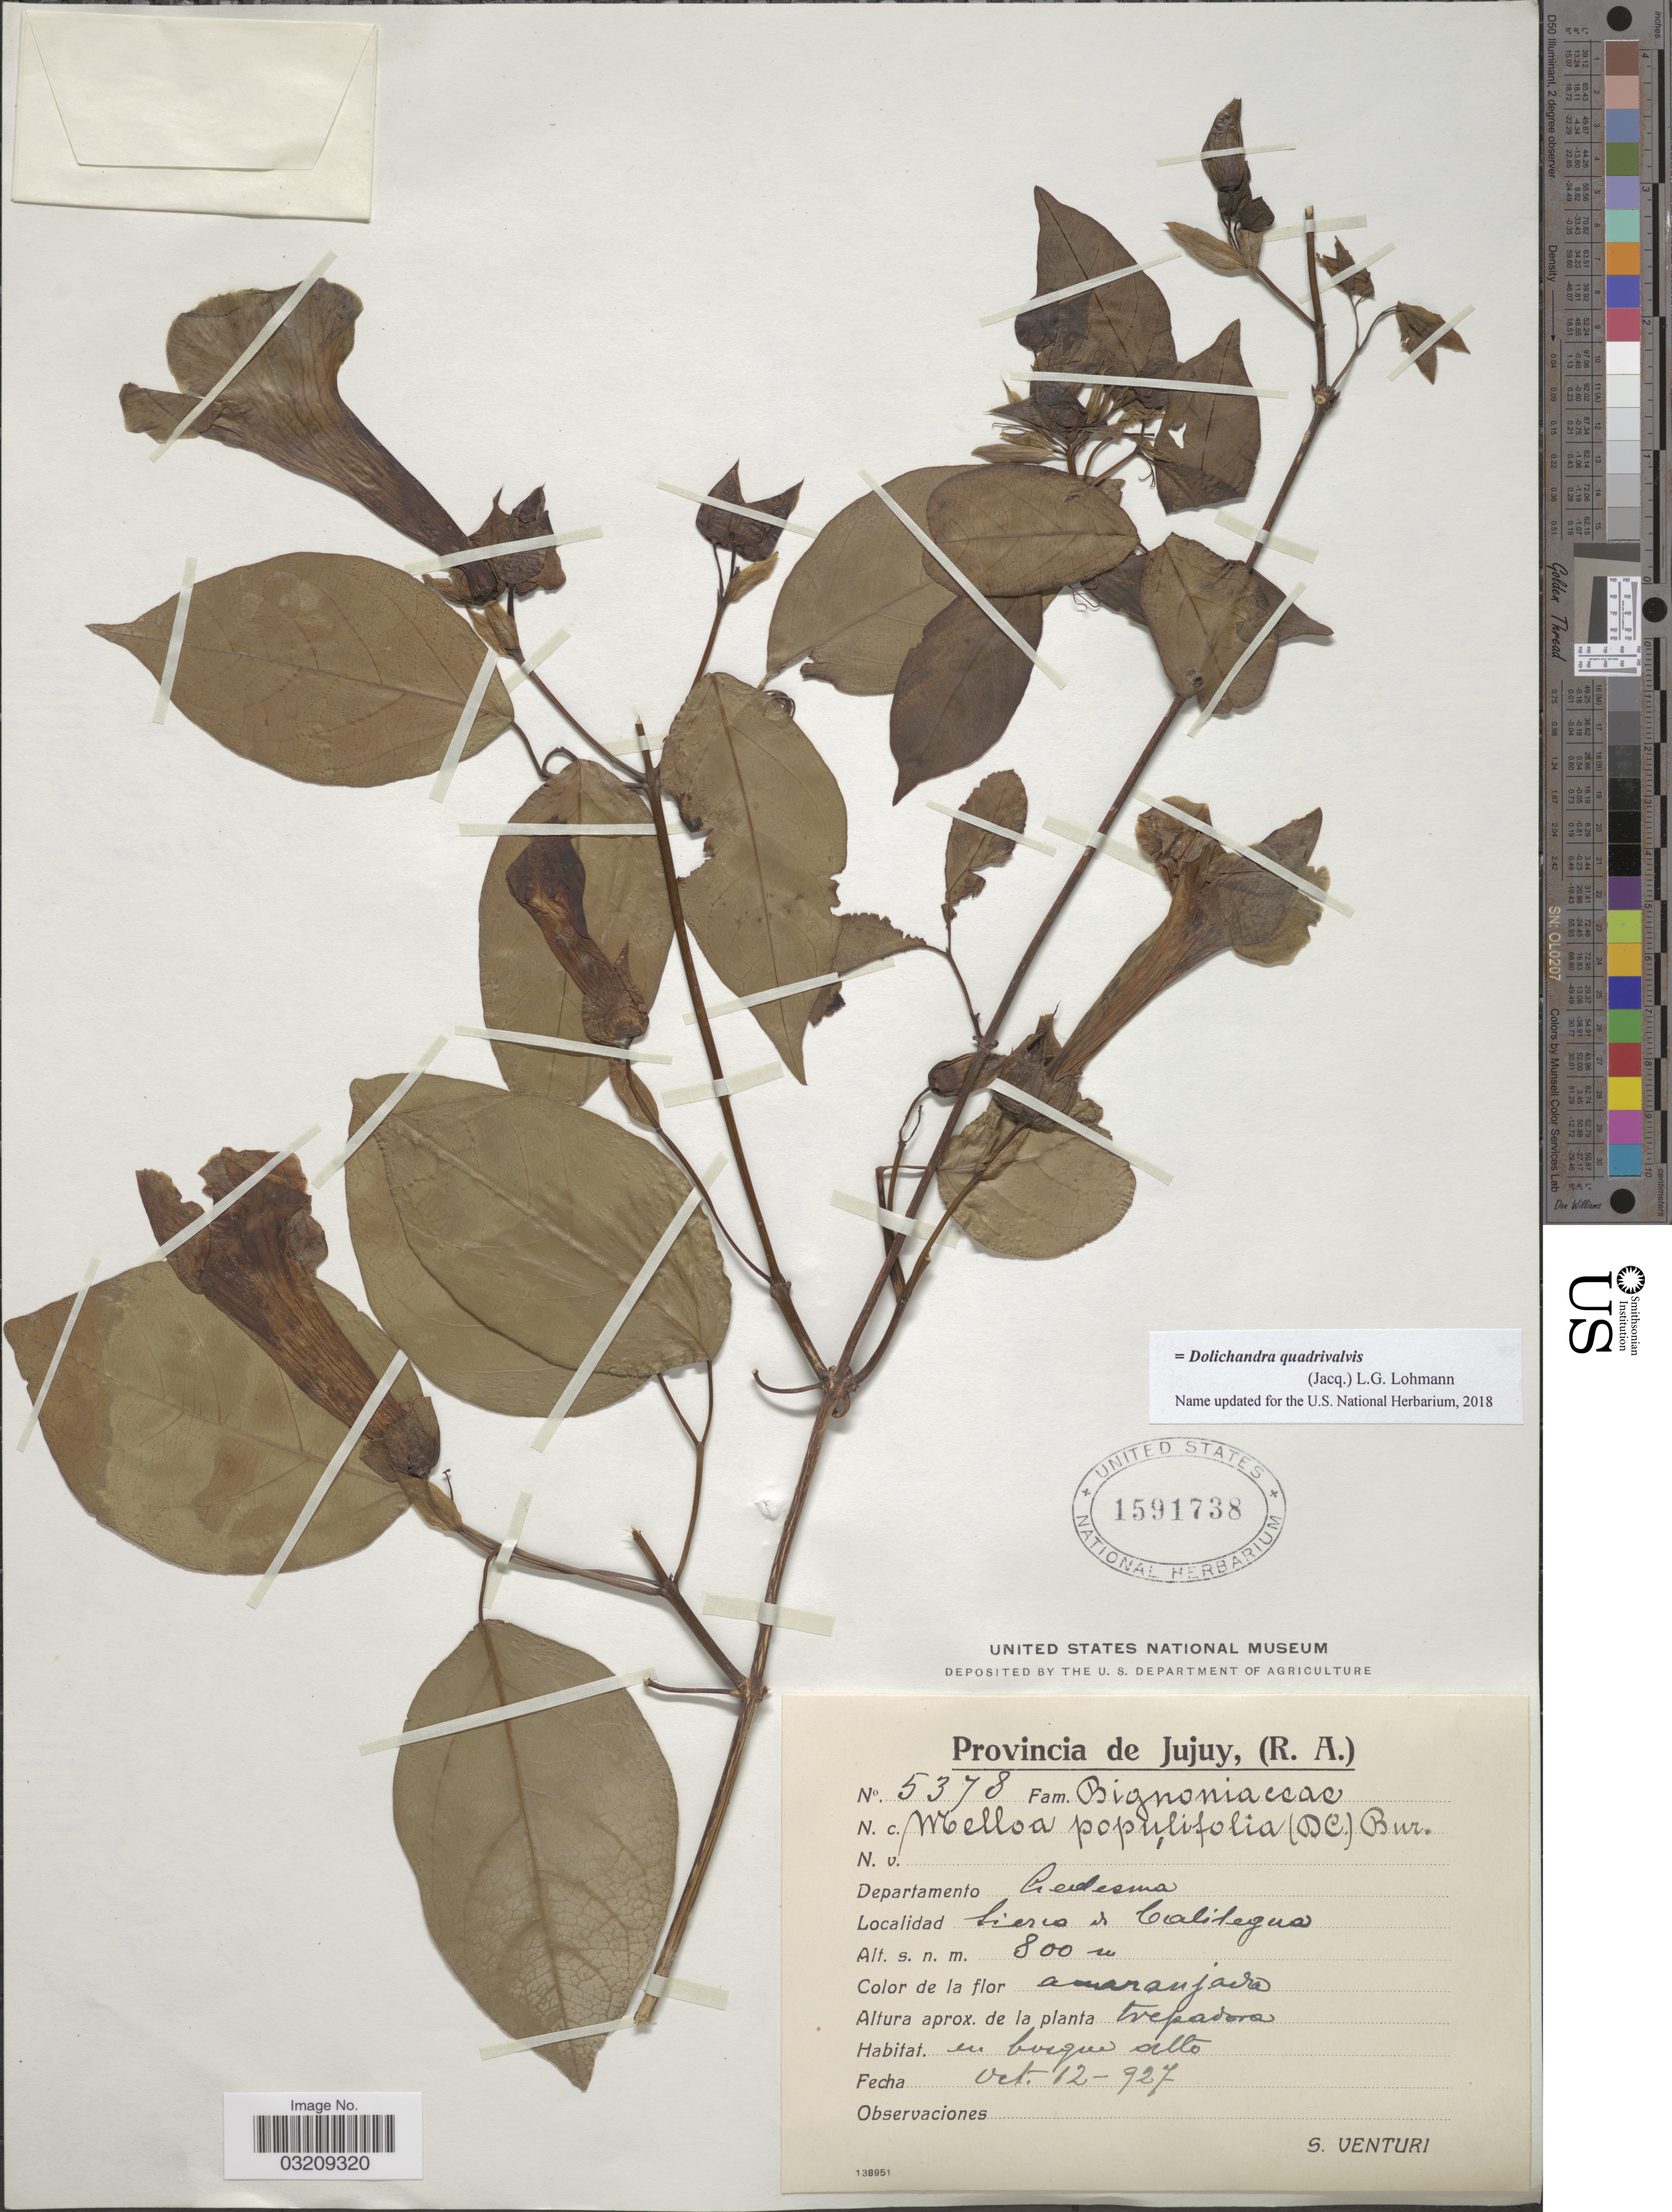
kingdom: Plantae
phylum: Tracheophyta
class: Magnoliopsida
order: Lamiales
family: Bignoniaceae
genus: Dolichandra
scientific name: Dolichandra quadrivalvis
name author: (Jacq.) L.G. Lohmann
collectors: S. Venturi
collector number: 5378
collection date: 1927-10-12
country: Argentina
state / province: Jujuy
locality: Departamento Ledesma. Sierra de Calilegua.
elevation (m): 800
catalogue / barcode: US 1591738